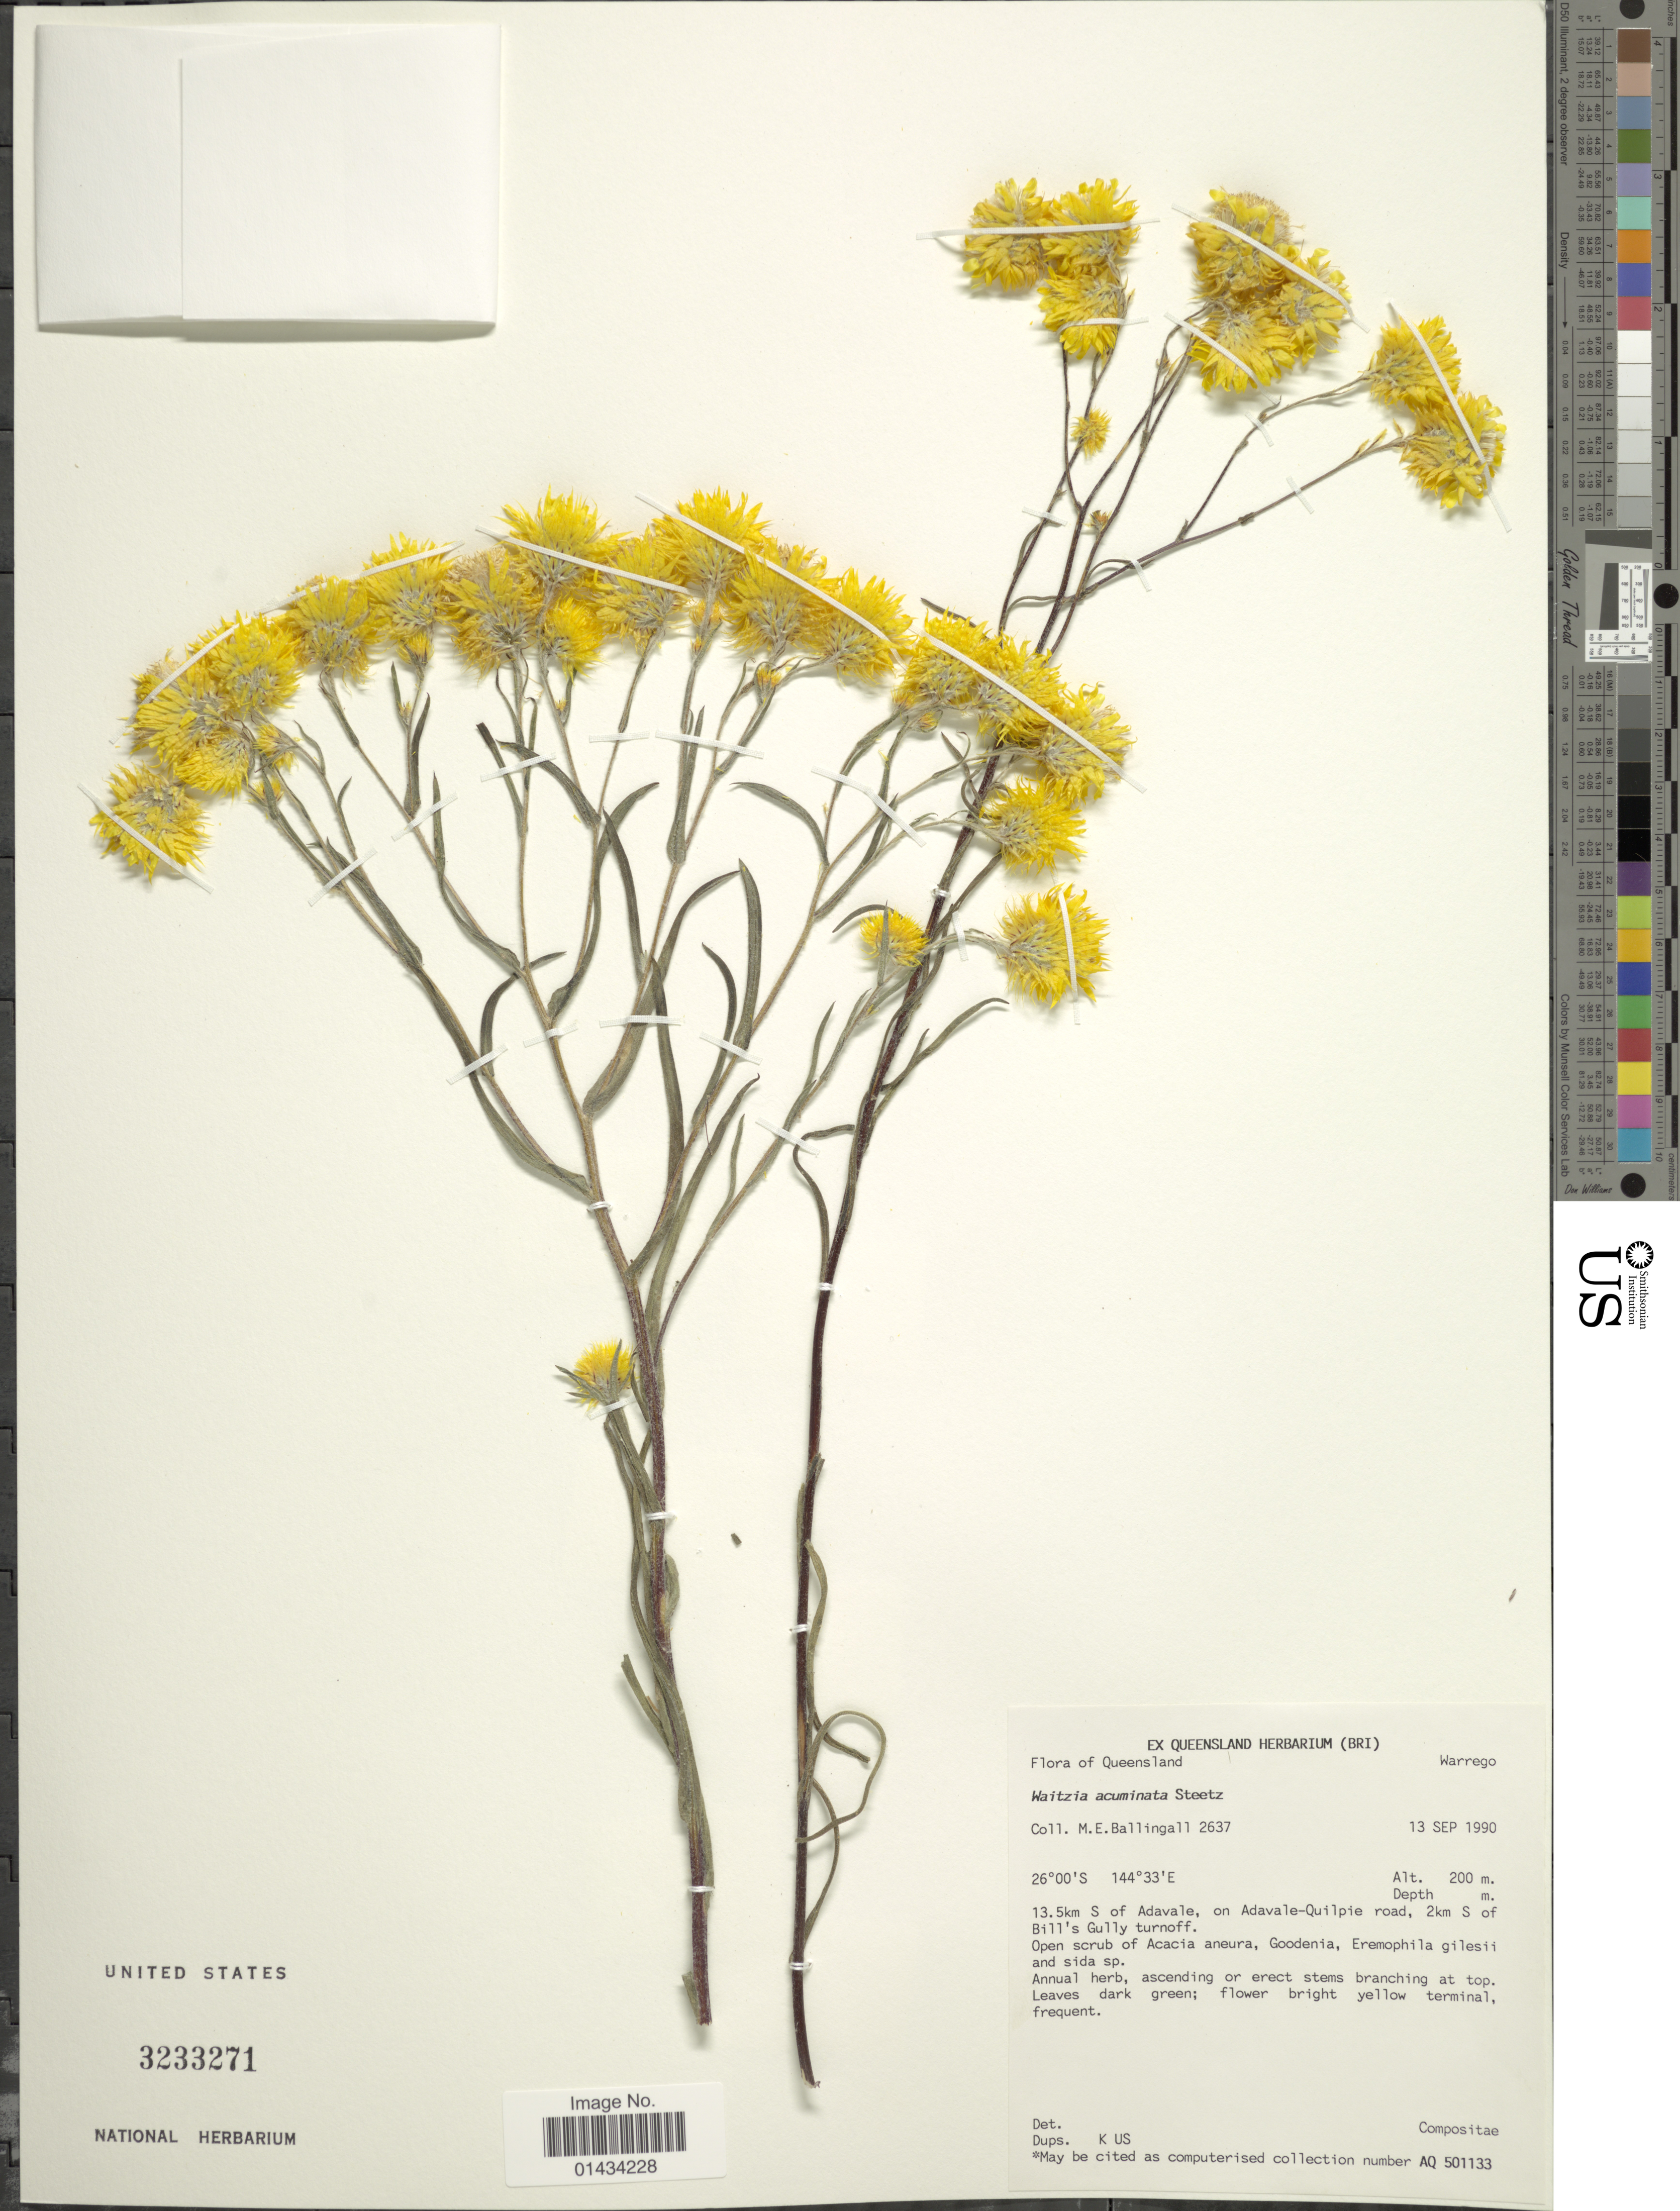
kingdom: Plantae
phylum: Tracheophyta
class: Magnoliopsida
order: Asterales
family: Asteraceae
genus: Waitzia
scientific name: Waitzia acuminata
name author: Steetz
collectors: M. Ballingall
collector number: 2637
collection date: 1990-09-13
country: Australia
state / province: Queensland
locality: Warrego, 13.5km S of Adavale, on Adavale -Quilpie road, 2km S of Bill's Gully turnoff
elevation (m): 200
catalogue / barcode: US 3233271